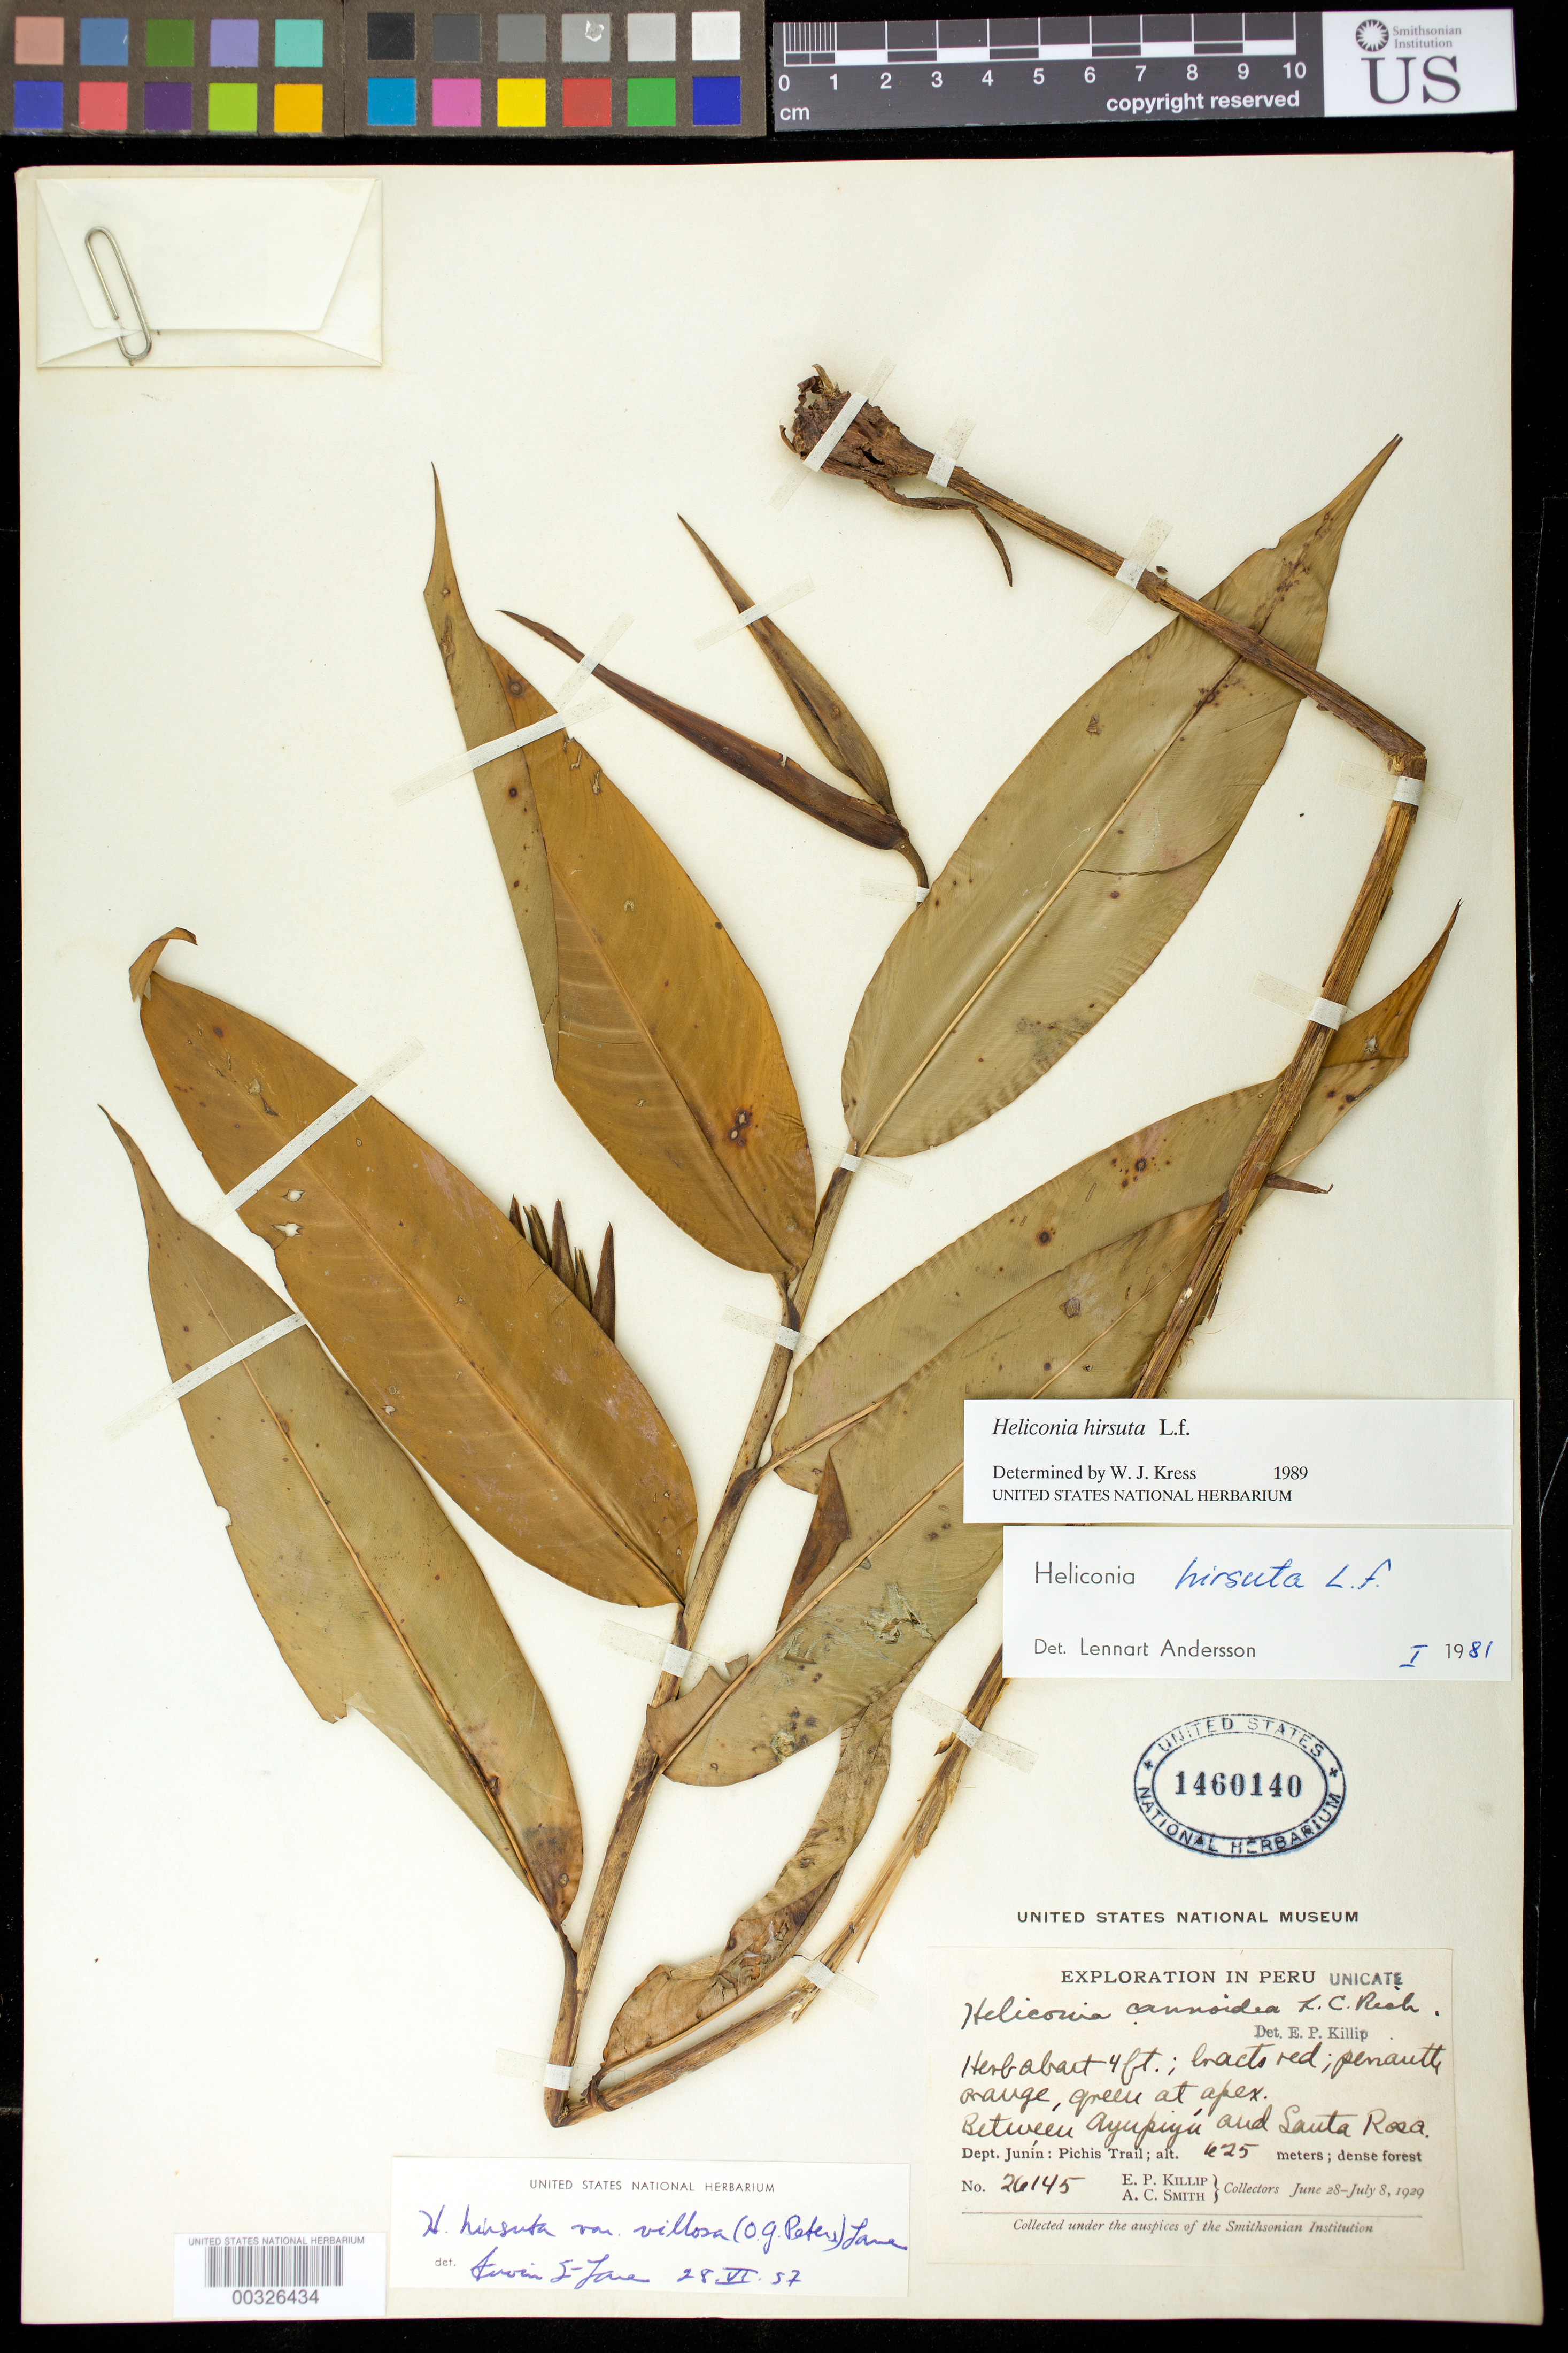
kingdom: Plantae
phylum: Tracheophyta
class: Liliopsida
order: Zingiberales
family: Heliconiaceae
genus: Heliconia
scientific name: Heliconia hirsuta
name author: L. f.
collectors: E. P. Killip & A. C. Smith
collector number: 26145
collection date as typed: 28 Jun 1929 to 08 Jul 1929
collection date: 1929-06-28/1929-07-08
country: Peru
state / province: Junín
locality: Pichis trail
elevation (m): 625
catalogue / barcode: US 1460140